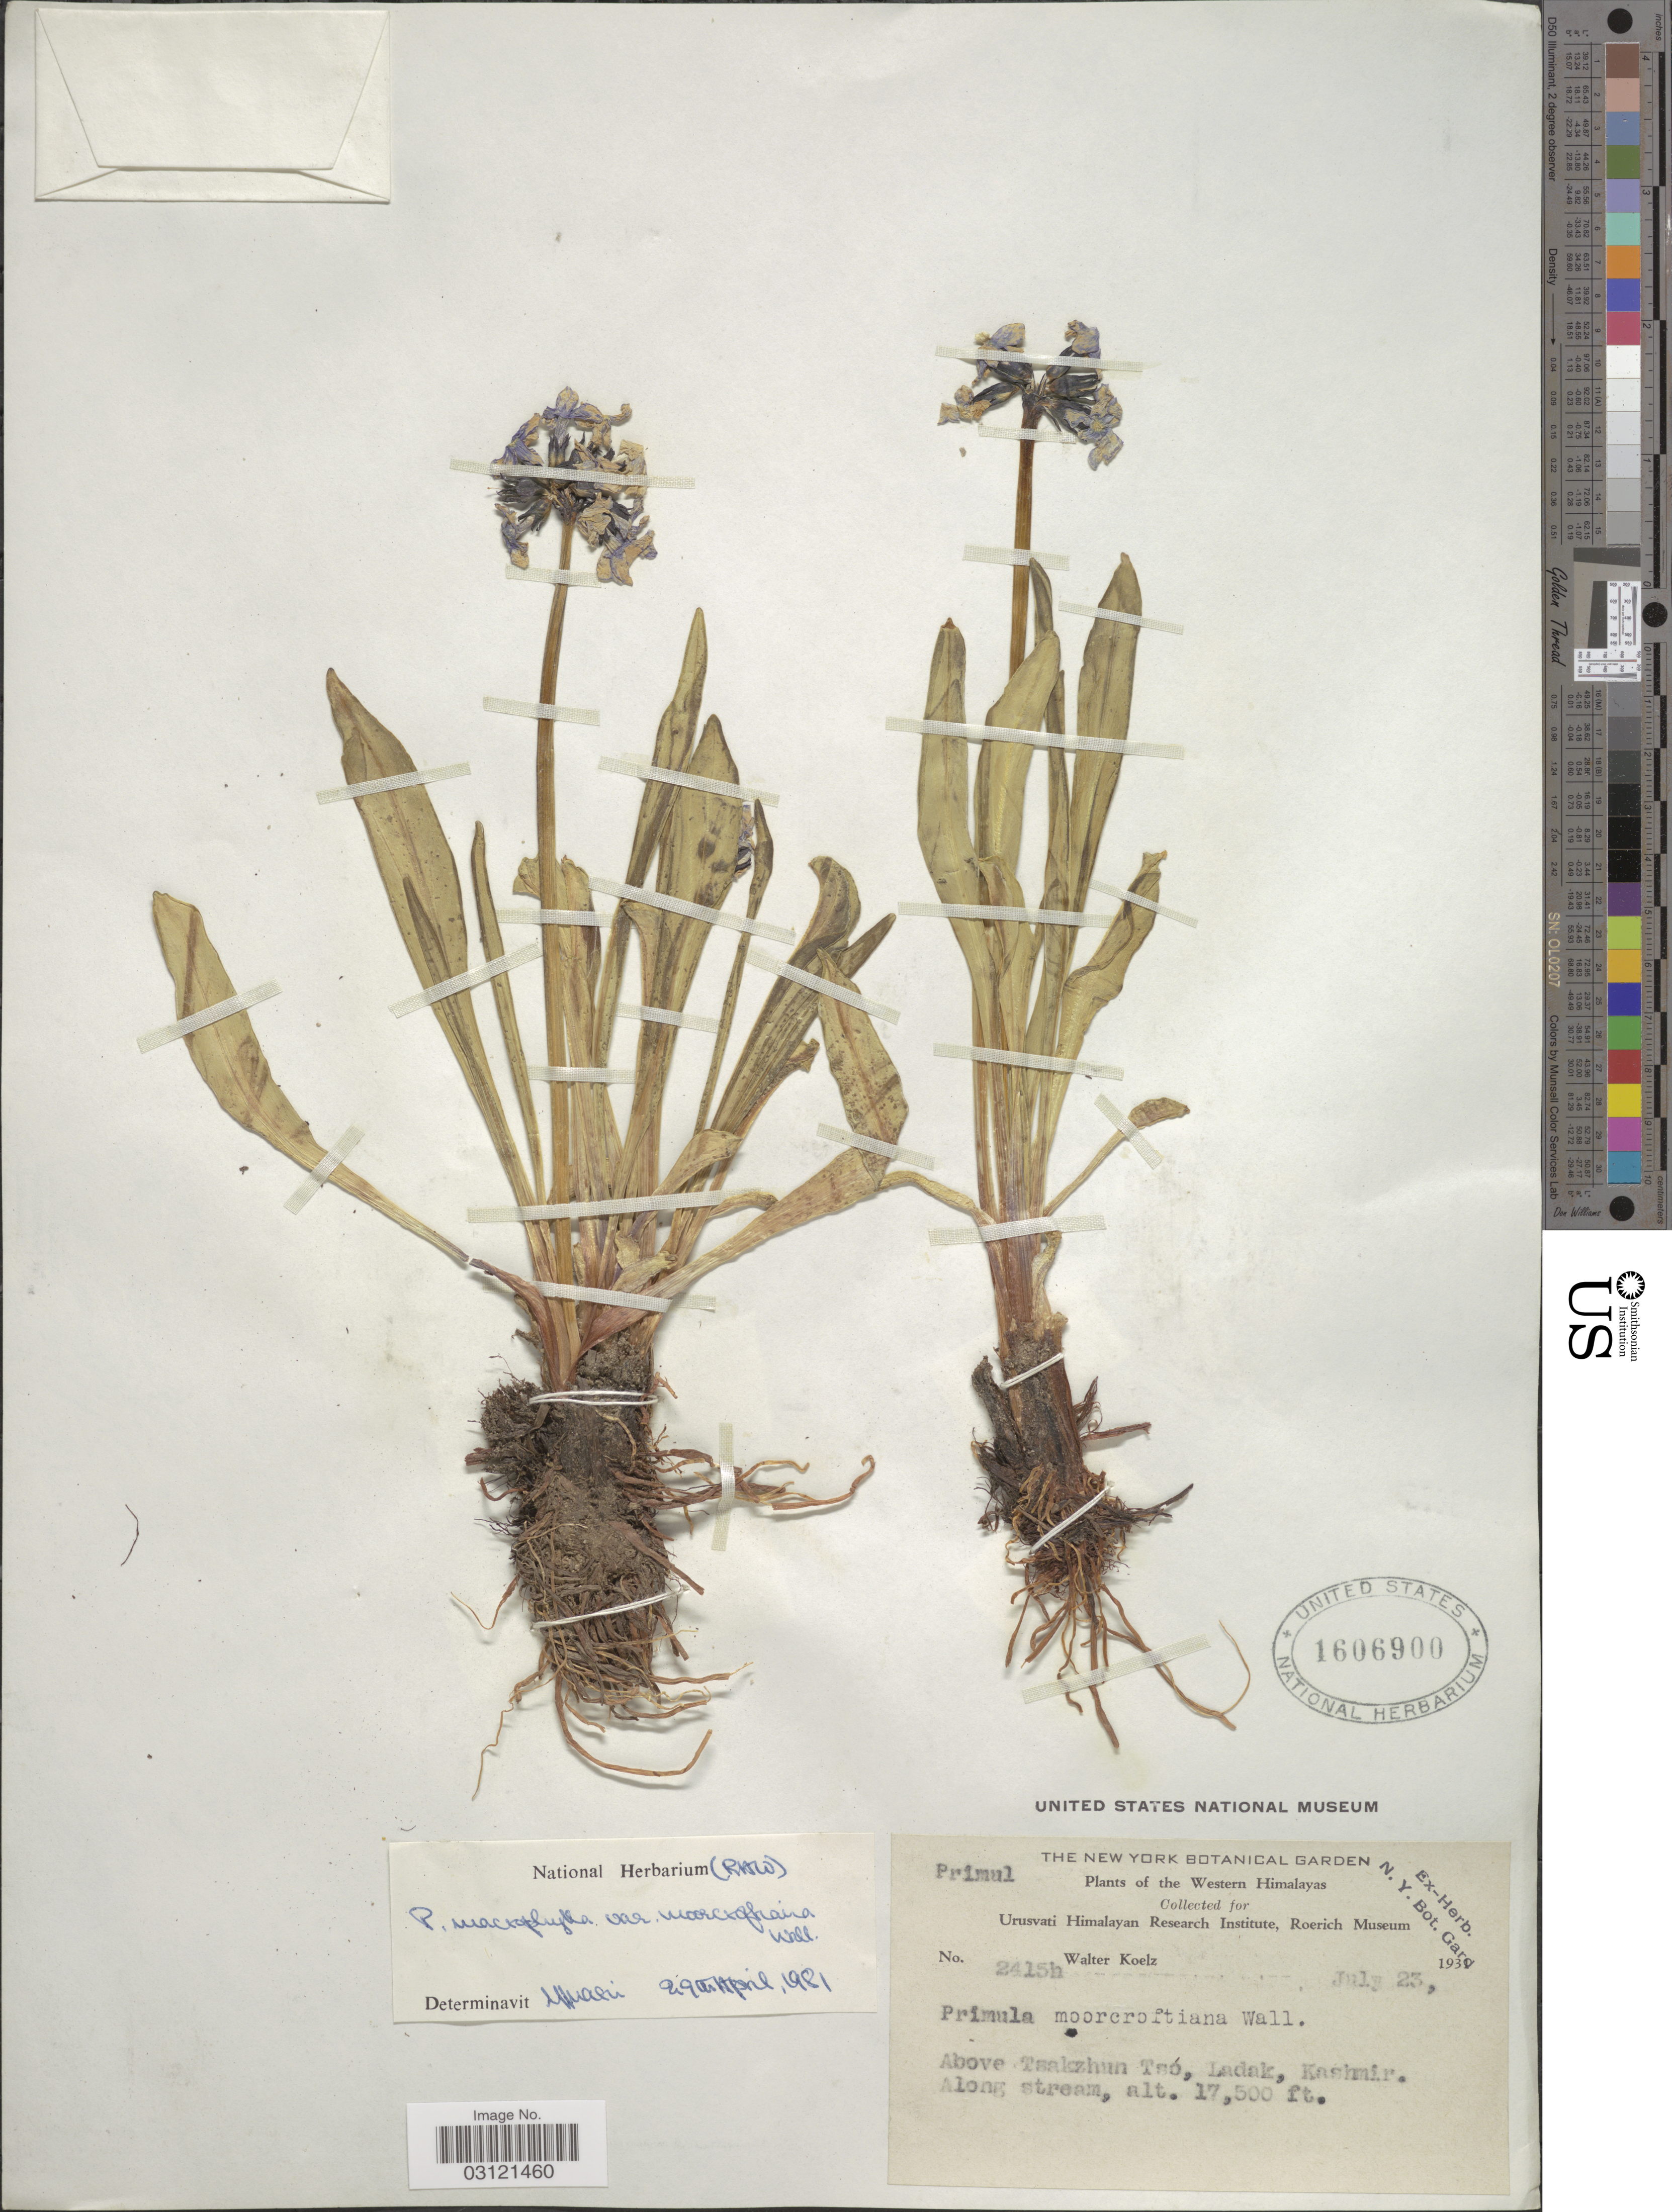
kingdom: Plantae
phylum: Tracheophyta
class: Magnoliopsida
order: Ericales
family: Primulaceae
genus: Primula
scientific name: Primula macrophylla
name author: D. Don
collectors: W. N. Koelz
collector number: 2415h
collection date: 1931-07-23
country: India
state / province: Ladakh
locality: Western Himalayas. Above Tsakzhun Tsó, Ladak, Kashmir.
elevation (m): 5334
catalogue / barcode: US 1606900